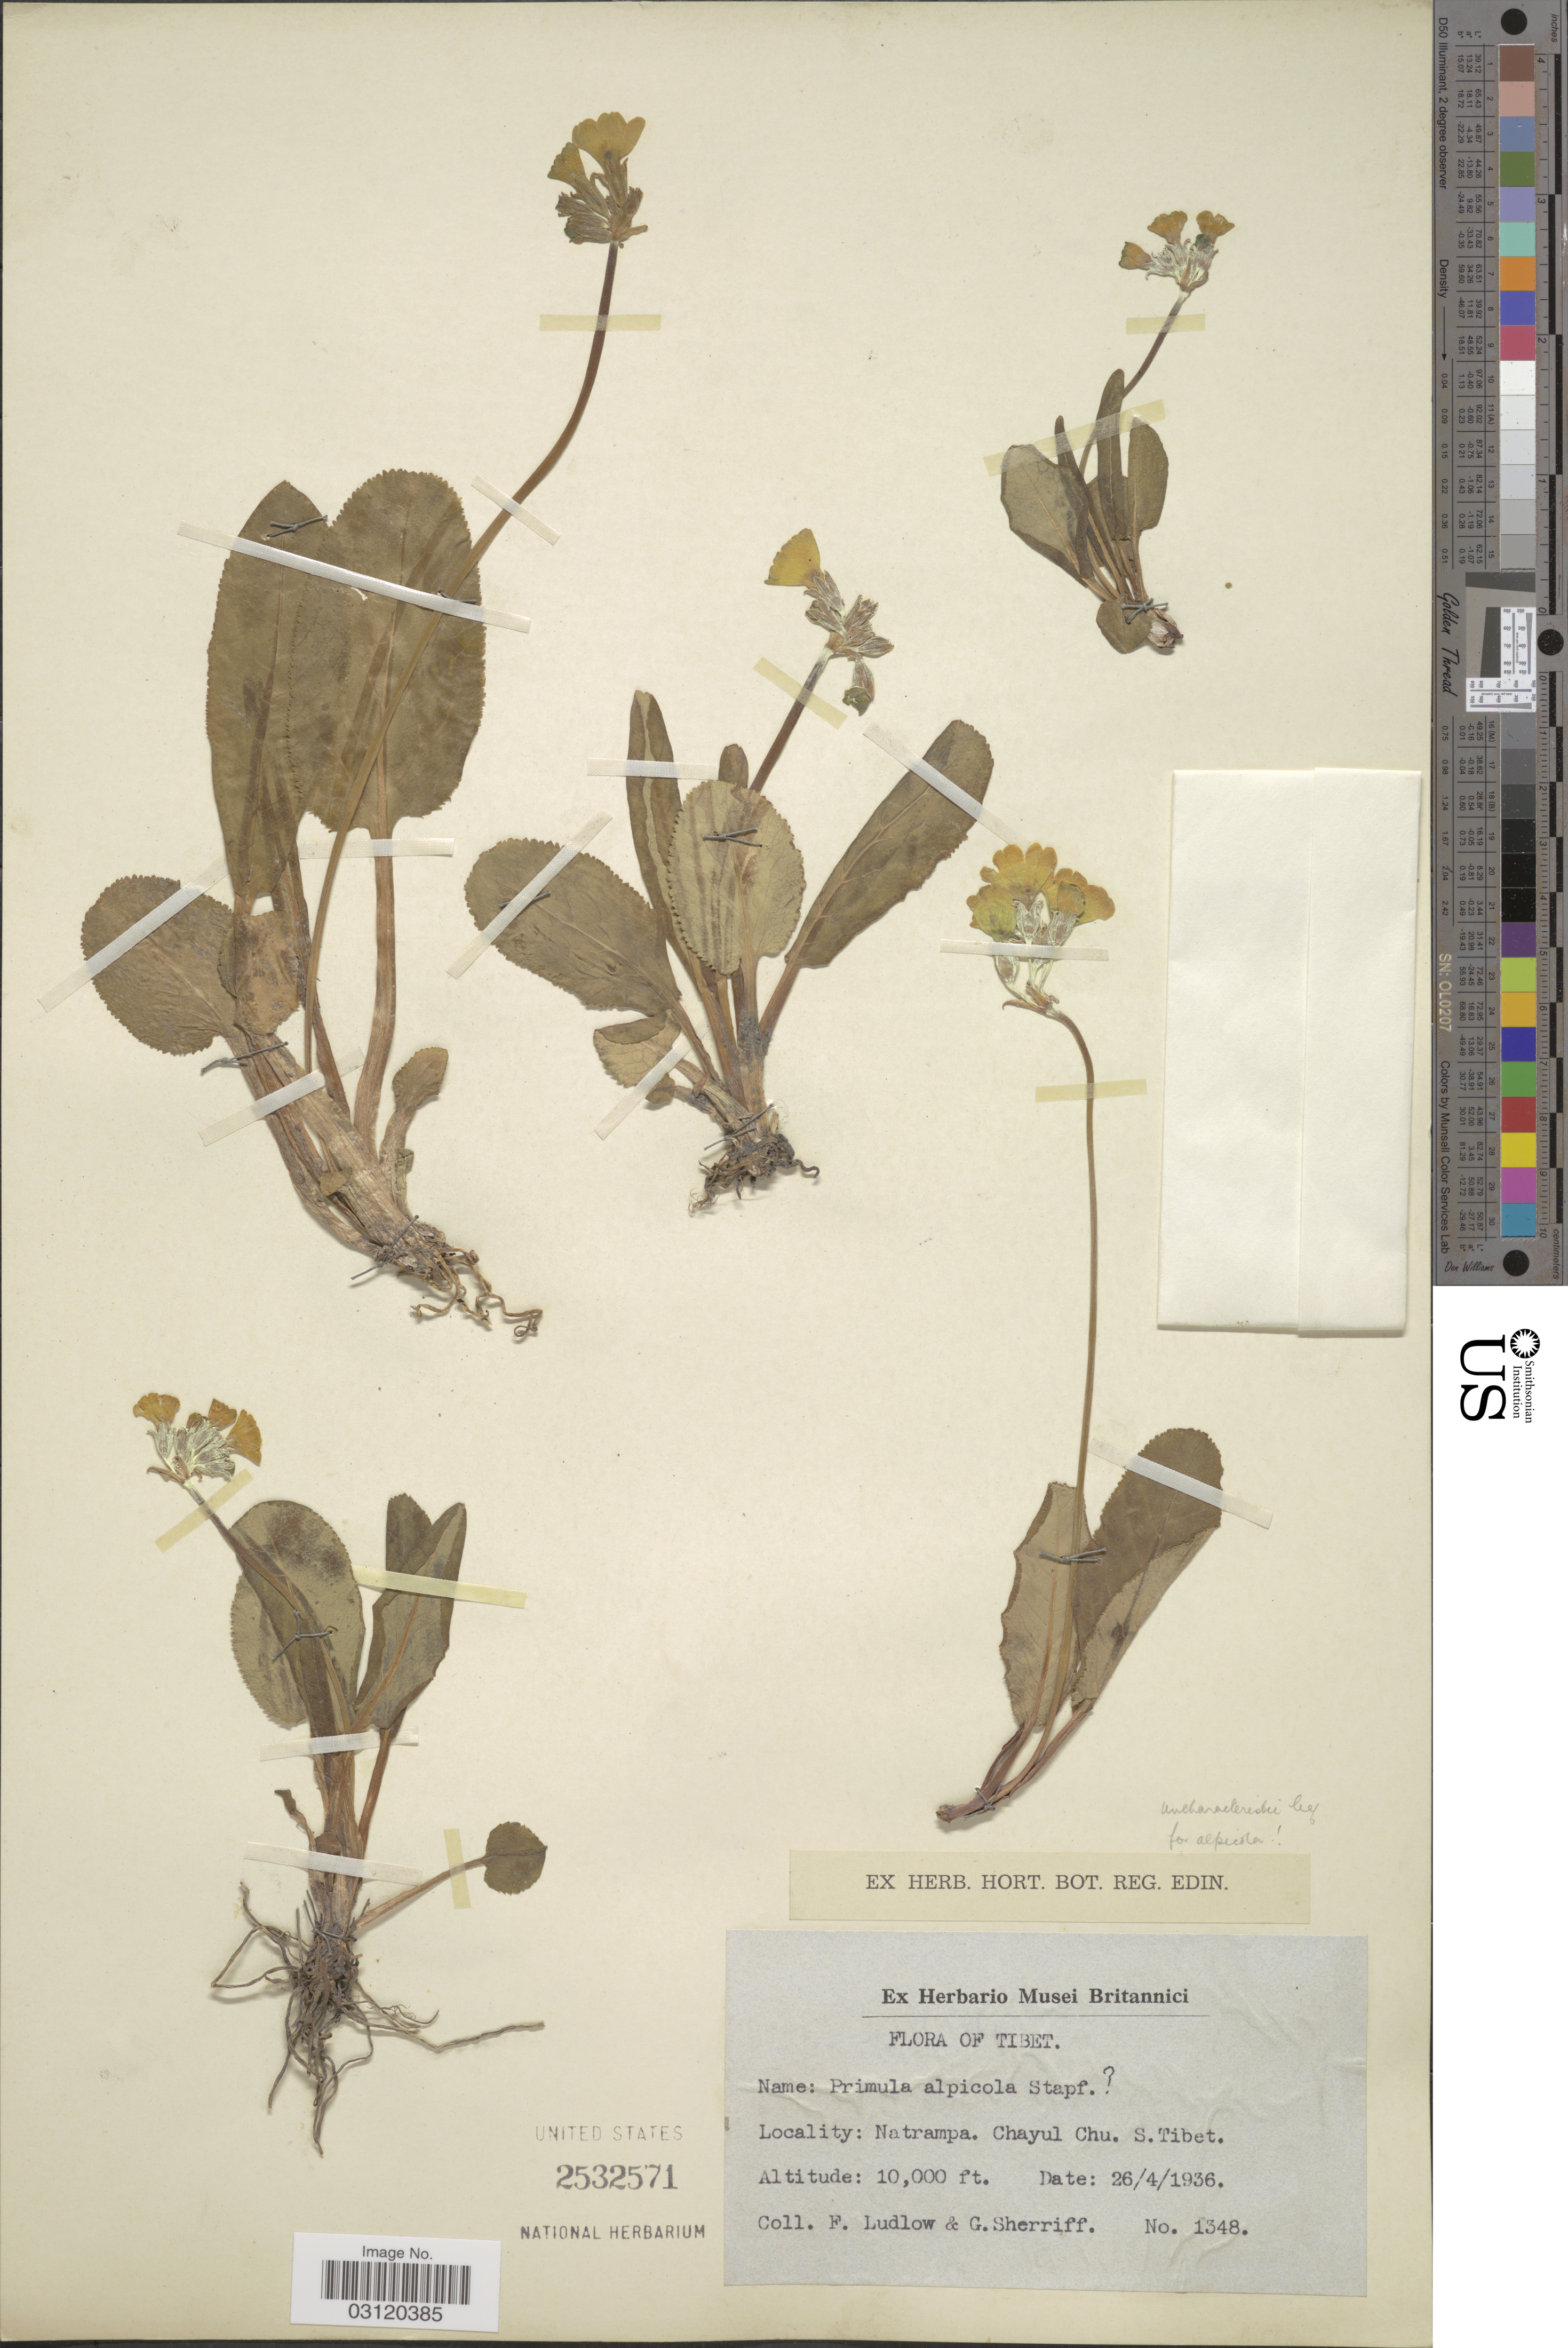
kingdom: Plantae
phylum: Tracheophyta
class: Magnoliopsida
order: Ericales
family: Primulaceae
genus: Primula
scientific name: Primula alpicola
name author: (W.W. Sm.) Stapf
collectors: F. Ludlow & G. Sherriff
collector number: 1348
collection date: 1936-04-26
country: China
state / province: Xizang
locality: Tibet. Natrampa. Chayul Chu. S. Tibet.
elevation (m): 3048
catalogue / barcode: US 2532571